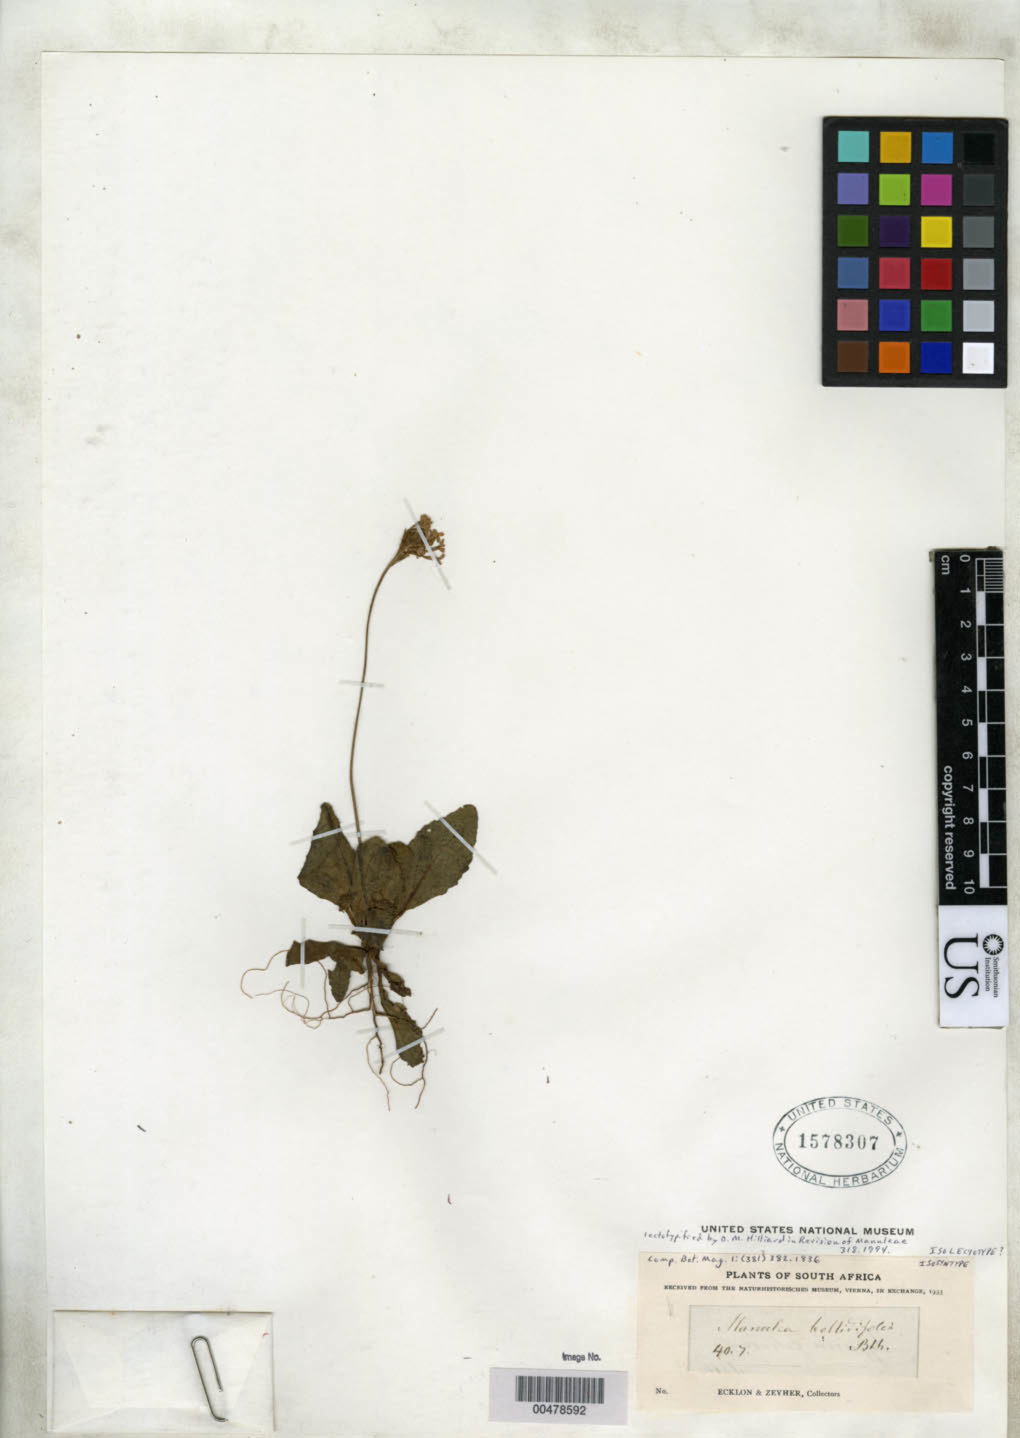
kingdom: Plantae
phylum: Tracheophyta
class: Magnoliopsida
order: Lamiales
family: Scrophulariaceae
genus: Manulea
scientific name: Manulea bellidifolia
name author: Benth.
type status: Isolectotype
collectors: C. F. Ecklon & C. Zeyher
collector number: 40.7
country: South Africa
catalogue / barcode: US 1578307